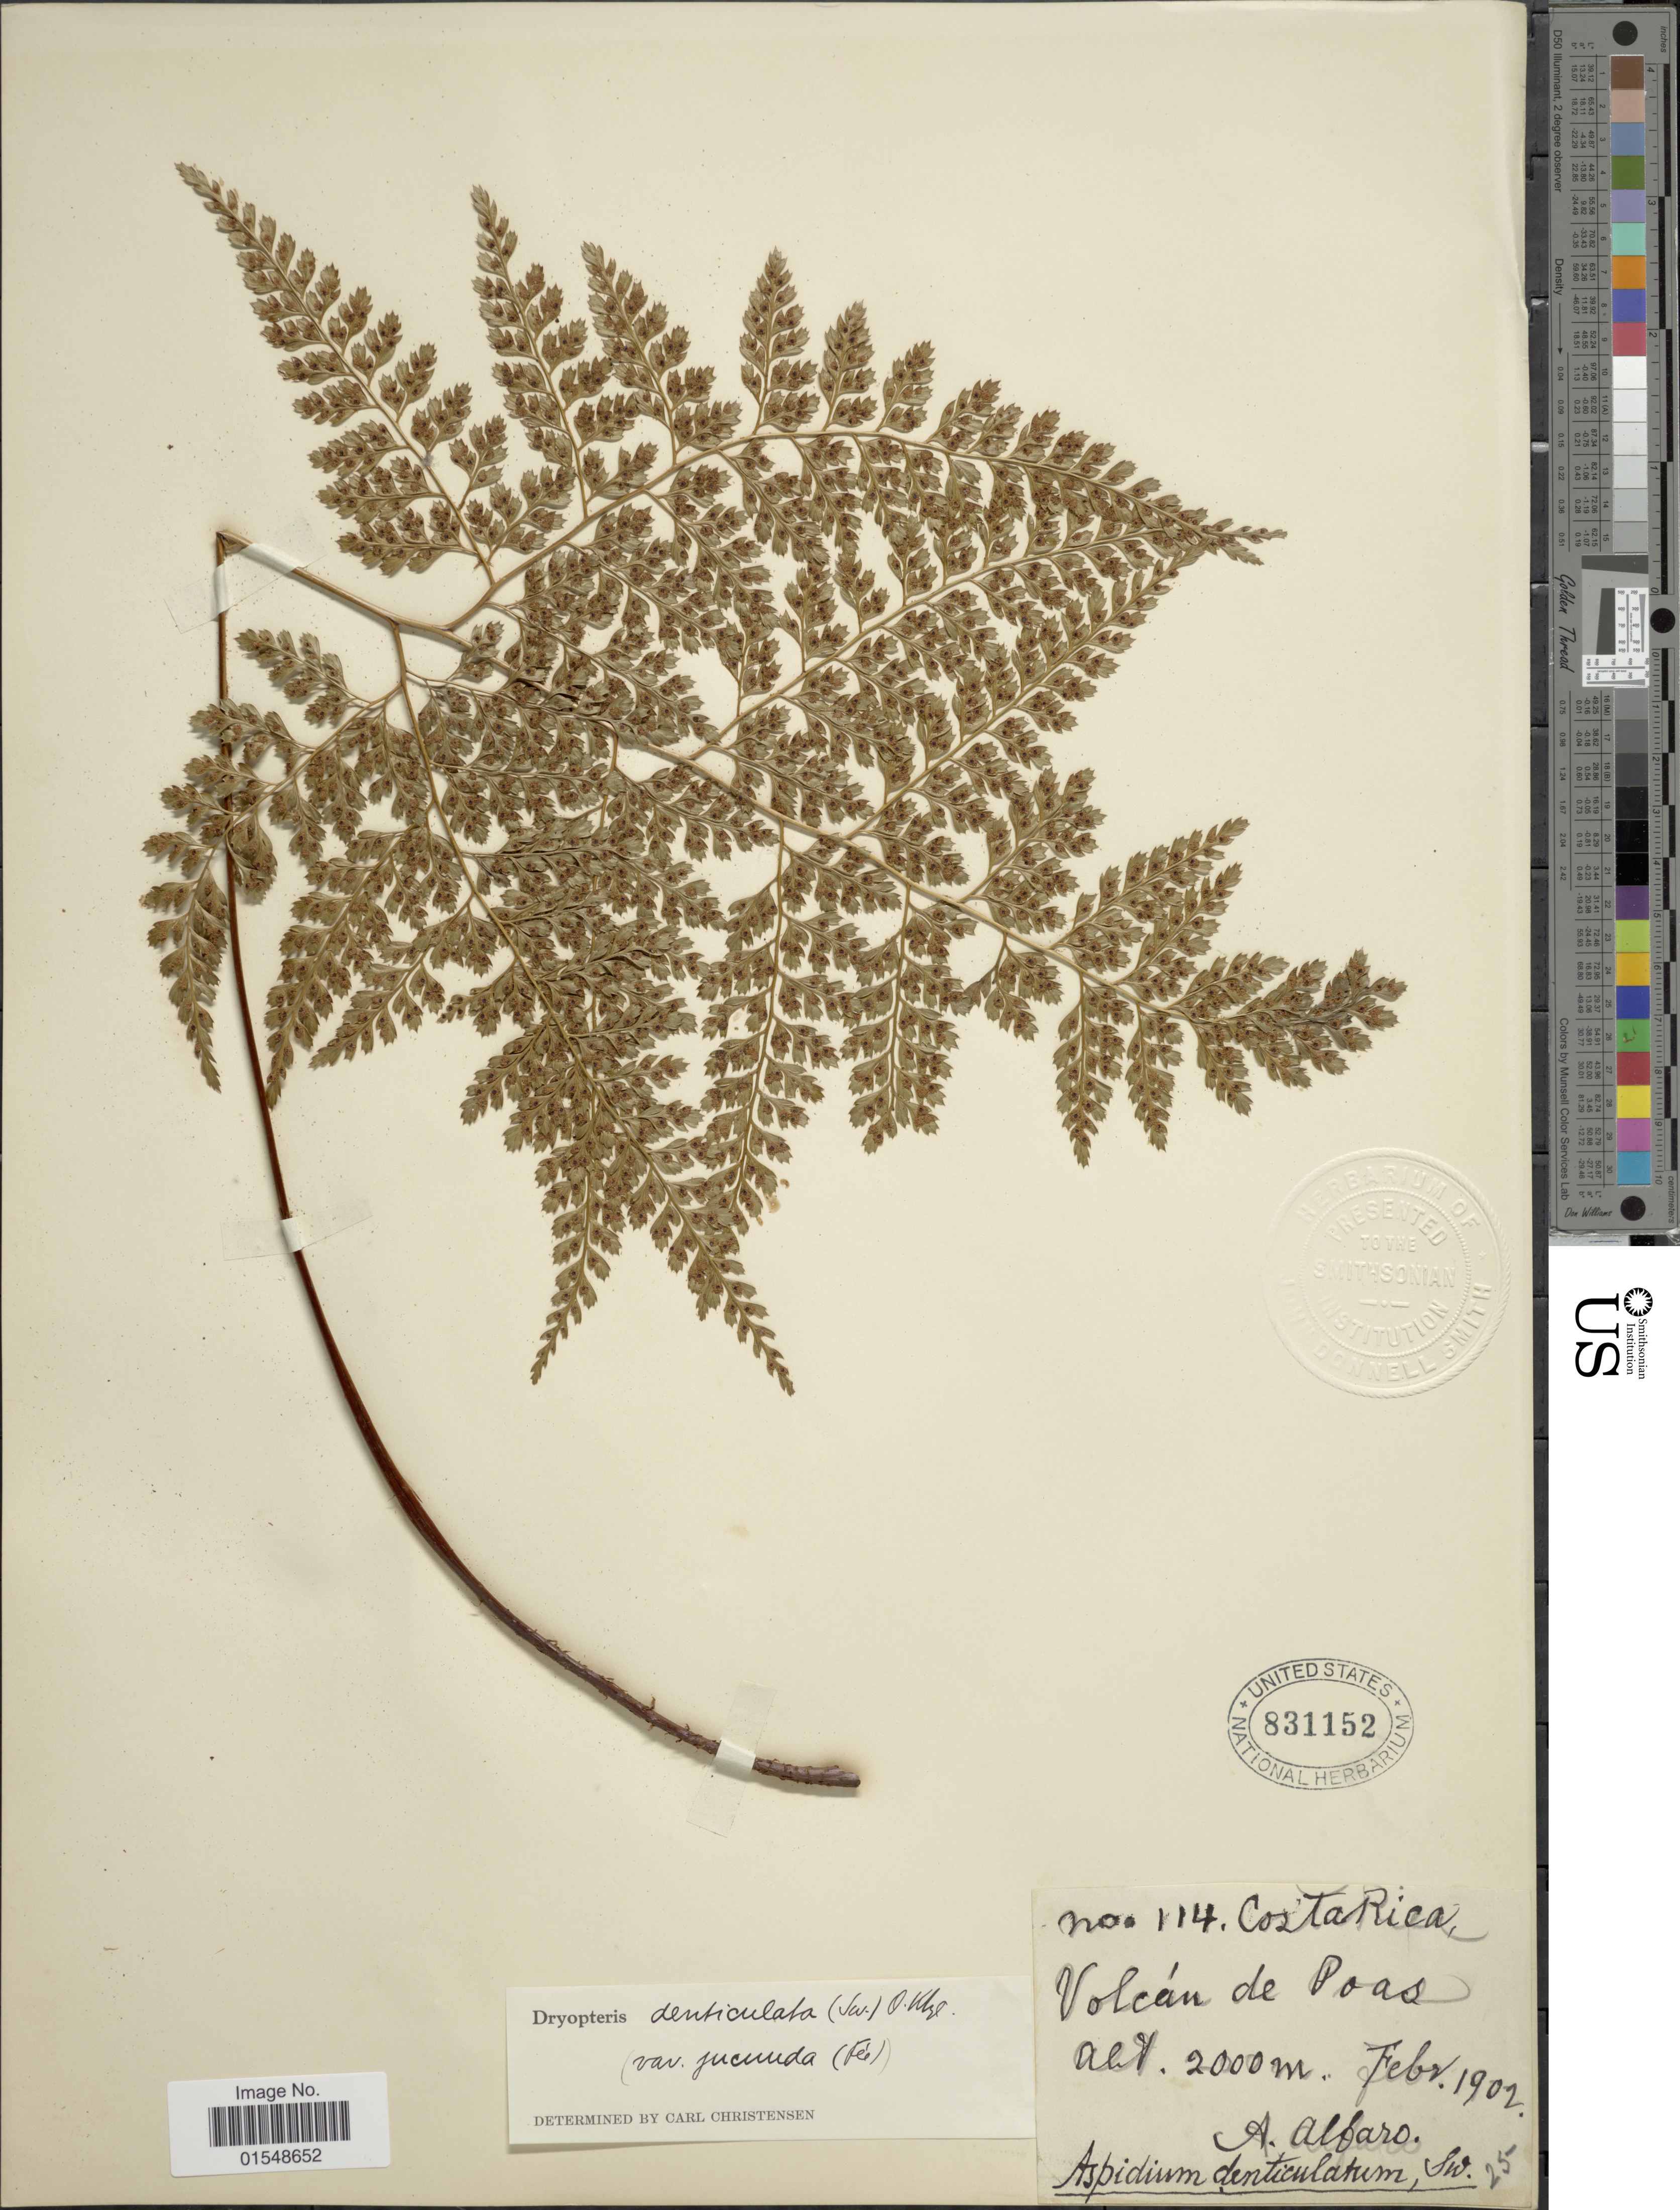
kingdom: Plantae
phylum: Tracheophyta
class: Polypodiopsida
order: Polypodiales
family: Dryopteridaceae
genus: Arachniodes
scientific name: Arachniodes denticulata var. jucunda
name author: (Fée) Lellinger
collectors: A. Alfaro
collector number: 114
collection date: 1902-02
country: Costa Rica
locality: Volcán de Poas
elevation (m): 2000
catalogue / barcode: US 831152